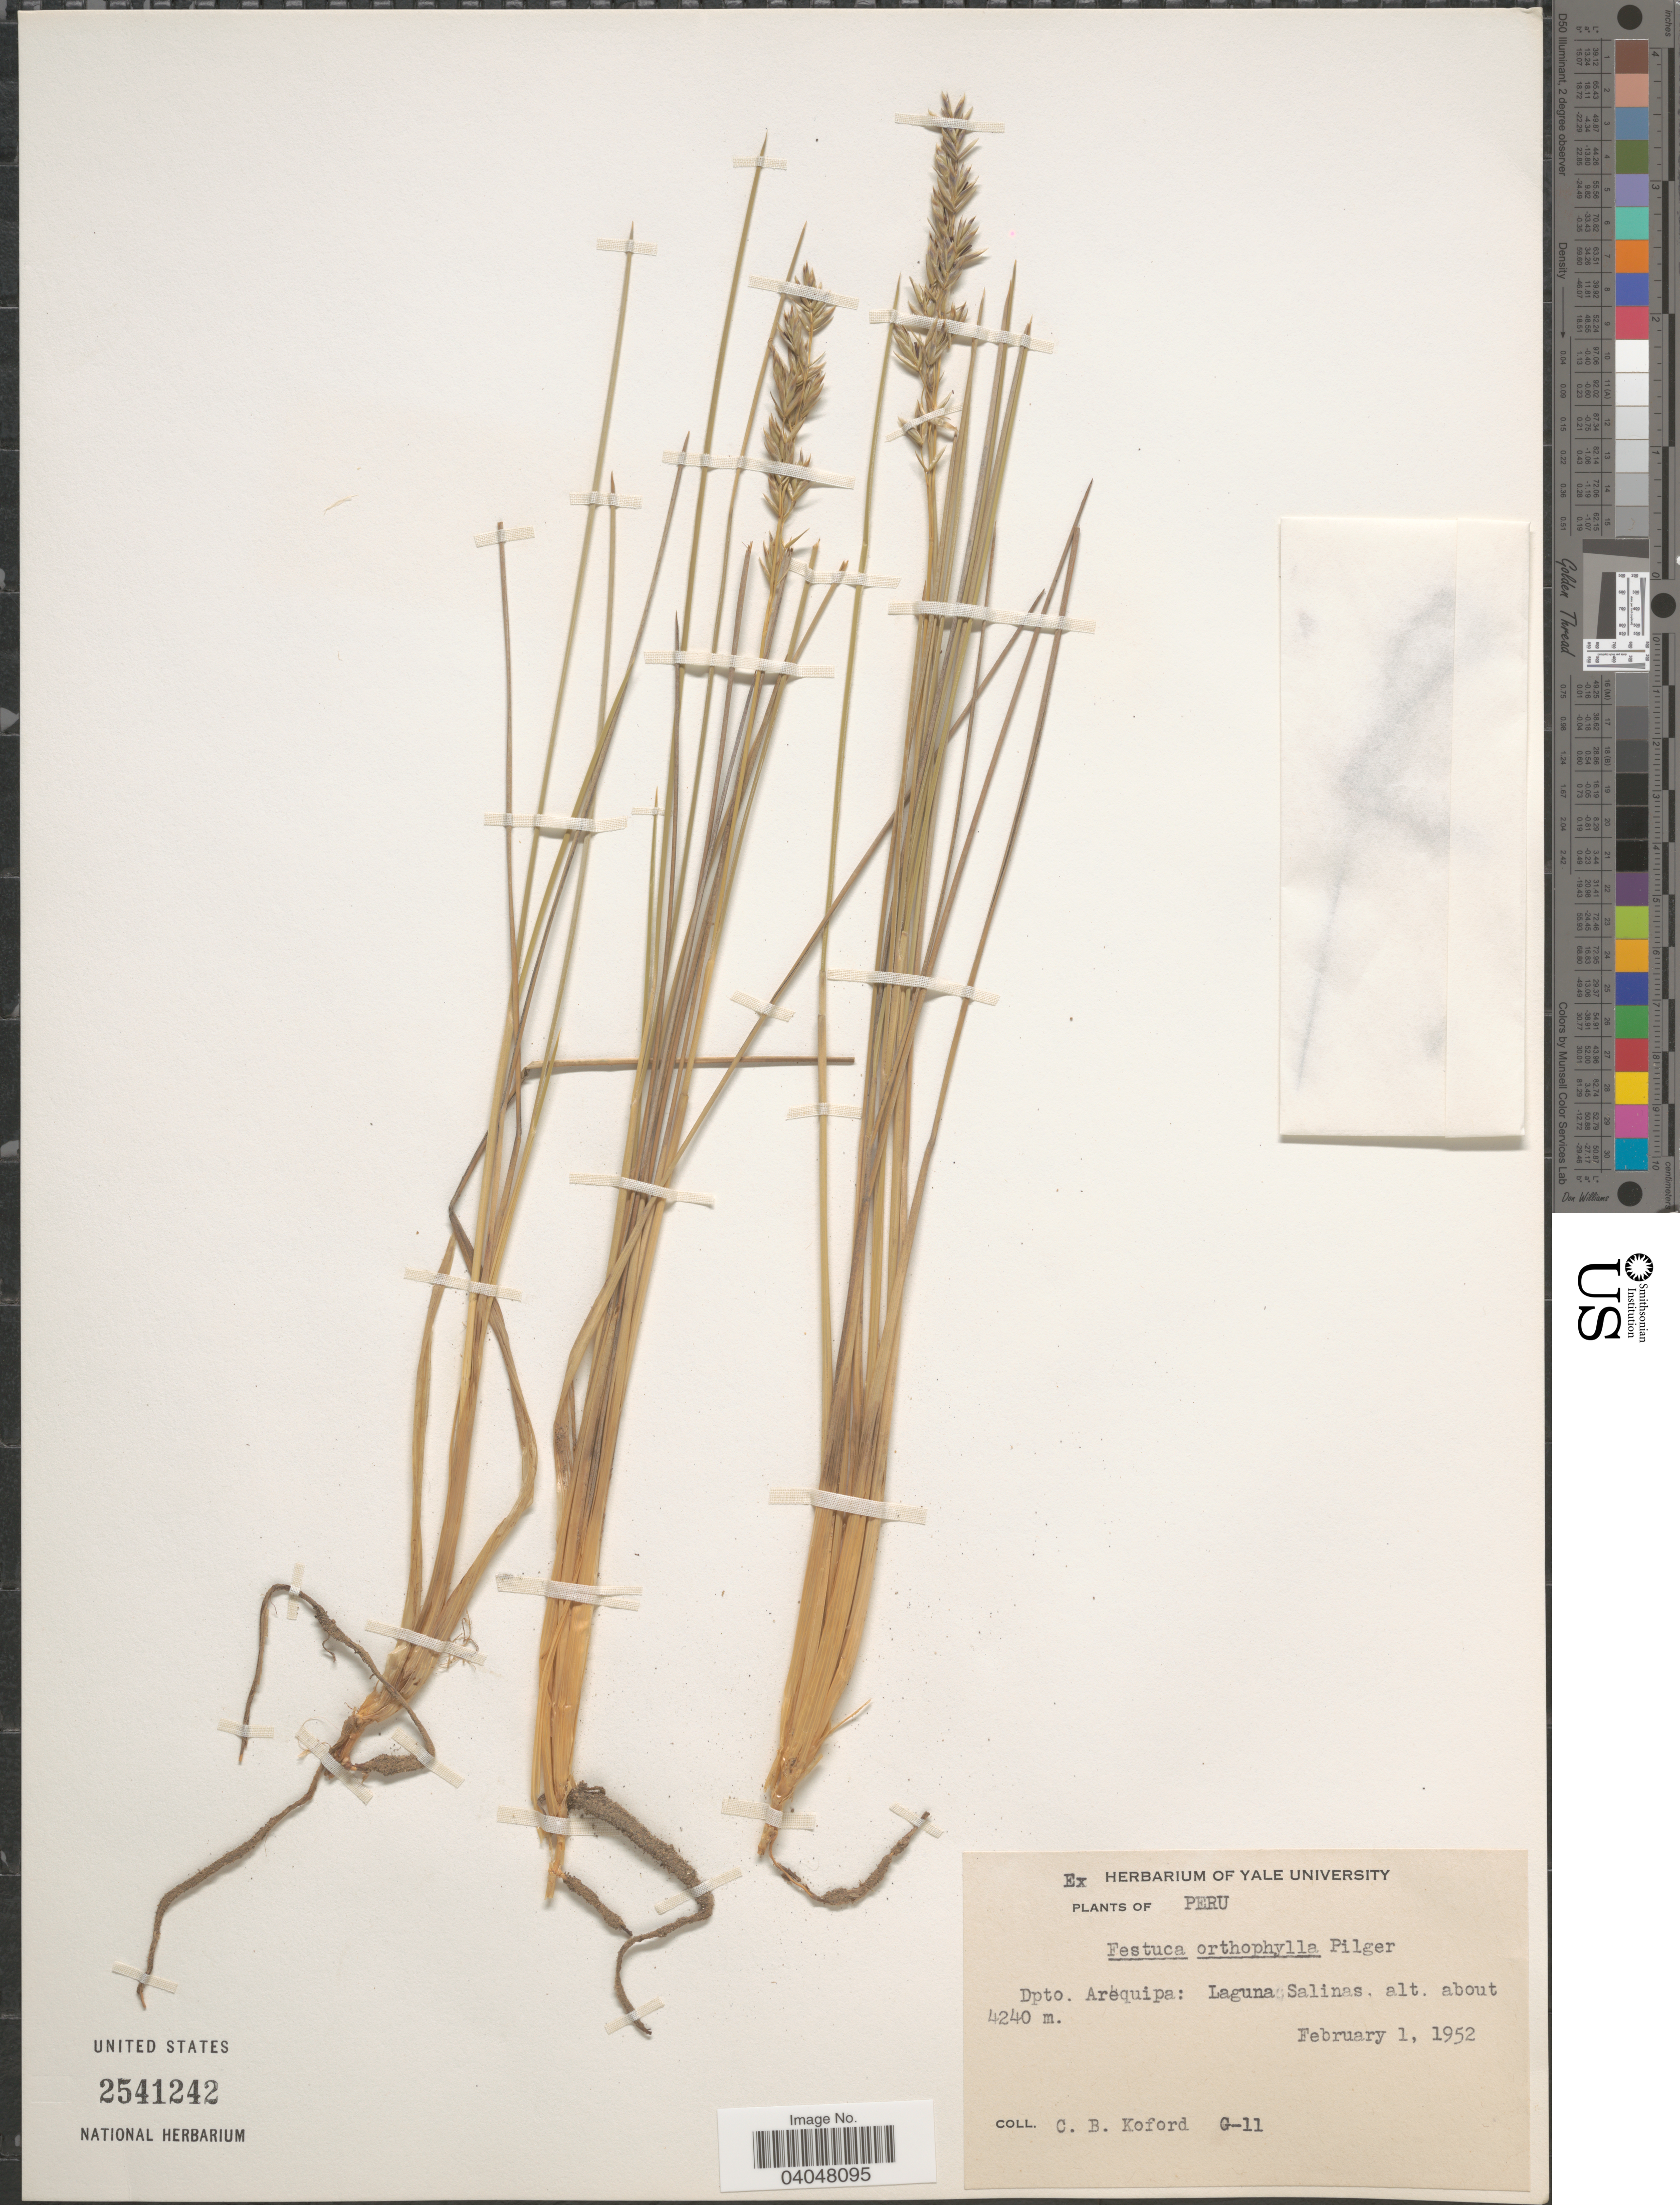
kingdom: Plantae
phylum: Tracheophyta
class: Liliopsida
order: Poales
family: Poaceae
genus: Festuca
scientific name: Festuca orthophylla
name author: Pilg.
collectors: C. Koford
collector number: G-11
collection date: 1952-02-01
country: Peru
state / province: Arequipa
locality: Dpto. Arequipa: Laguna Salinas.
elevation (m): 4240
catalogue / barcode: US 2541242